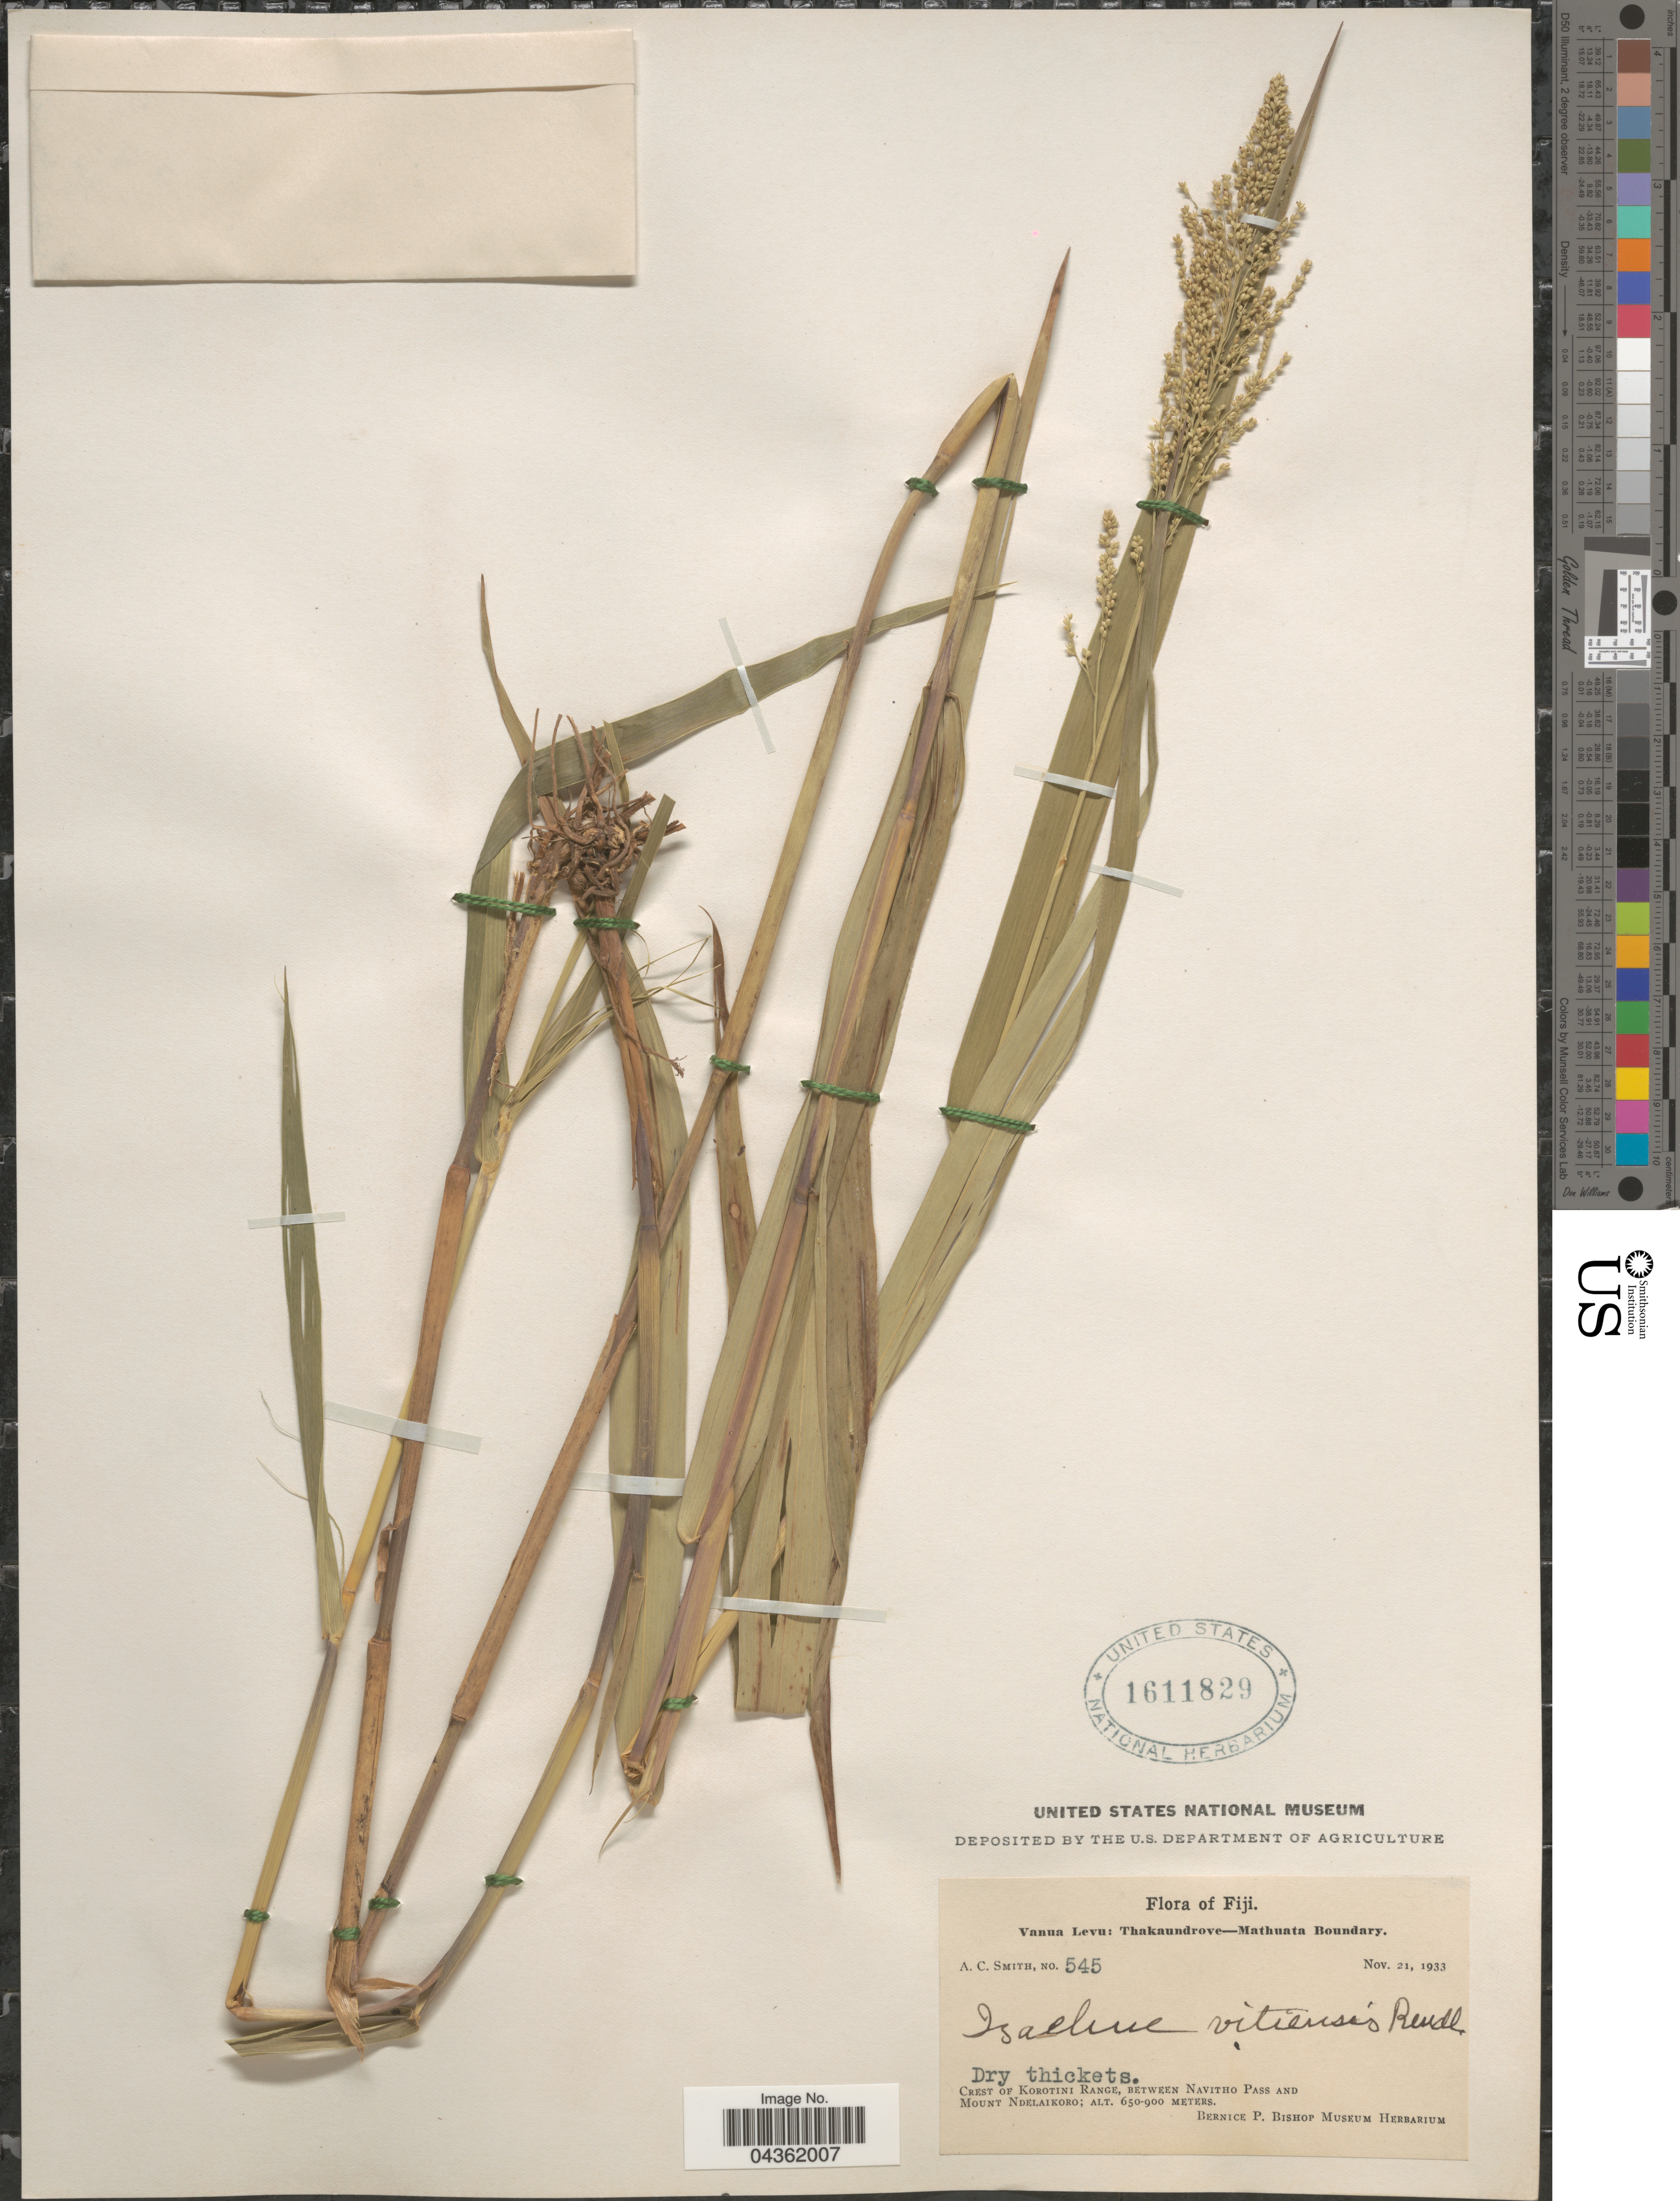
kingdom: Plantae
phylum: Tracheophyta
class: Liliopsida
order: Poales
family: Poaceae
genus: Isachne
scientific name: Isachne vitiensis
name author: Rendle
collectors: A. C. Smith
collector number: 545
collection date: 1933-11-21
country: Fiji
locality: Vanau Levu: Thakaundrove - Mathuata Boundary. Crest of Korotini Range, between Navitho Pass and Mount Ndelaikoro.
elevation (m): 650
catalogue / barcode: US 1611829